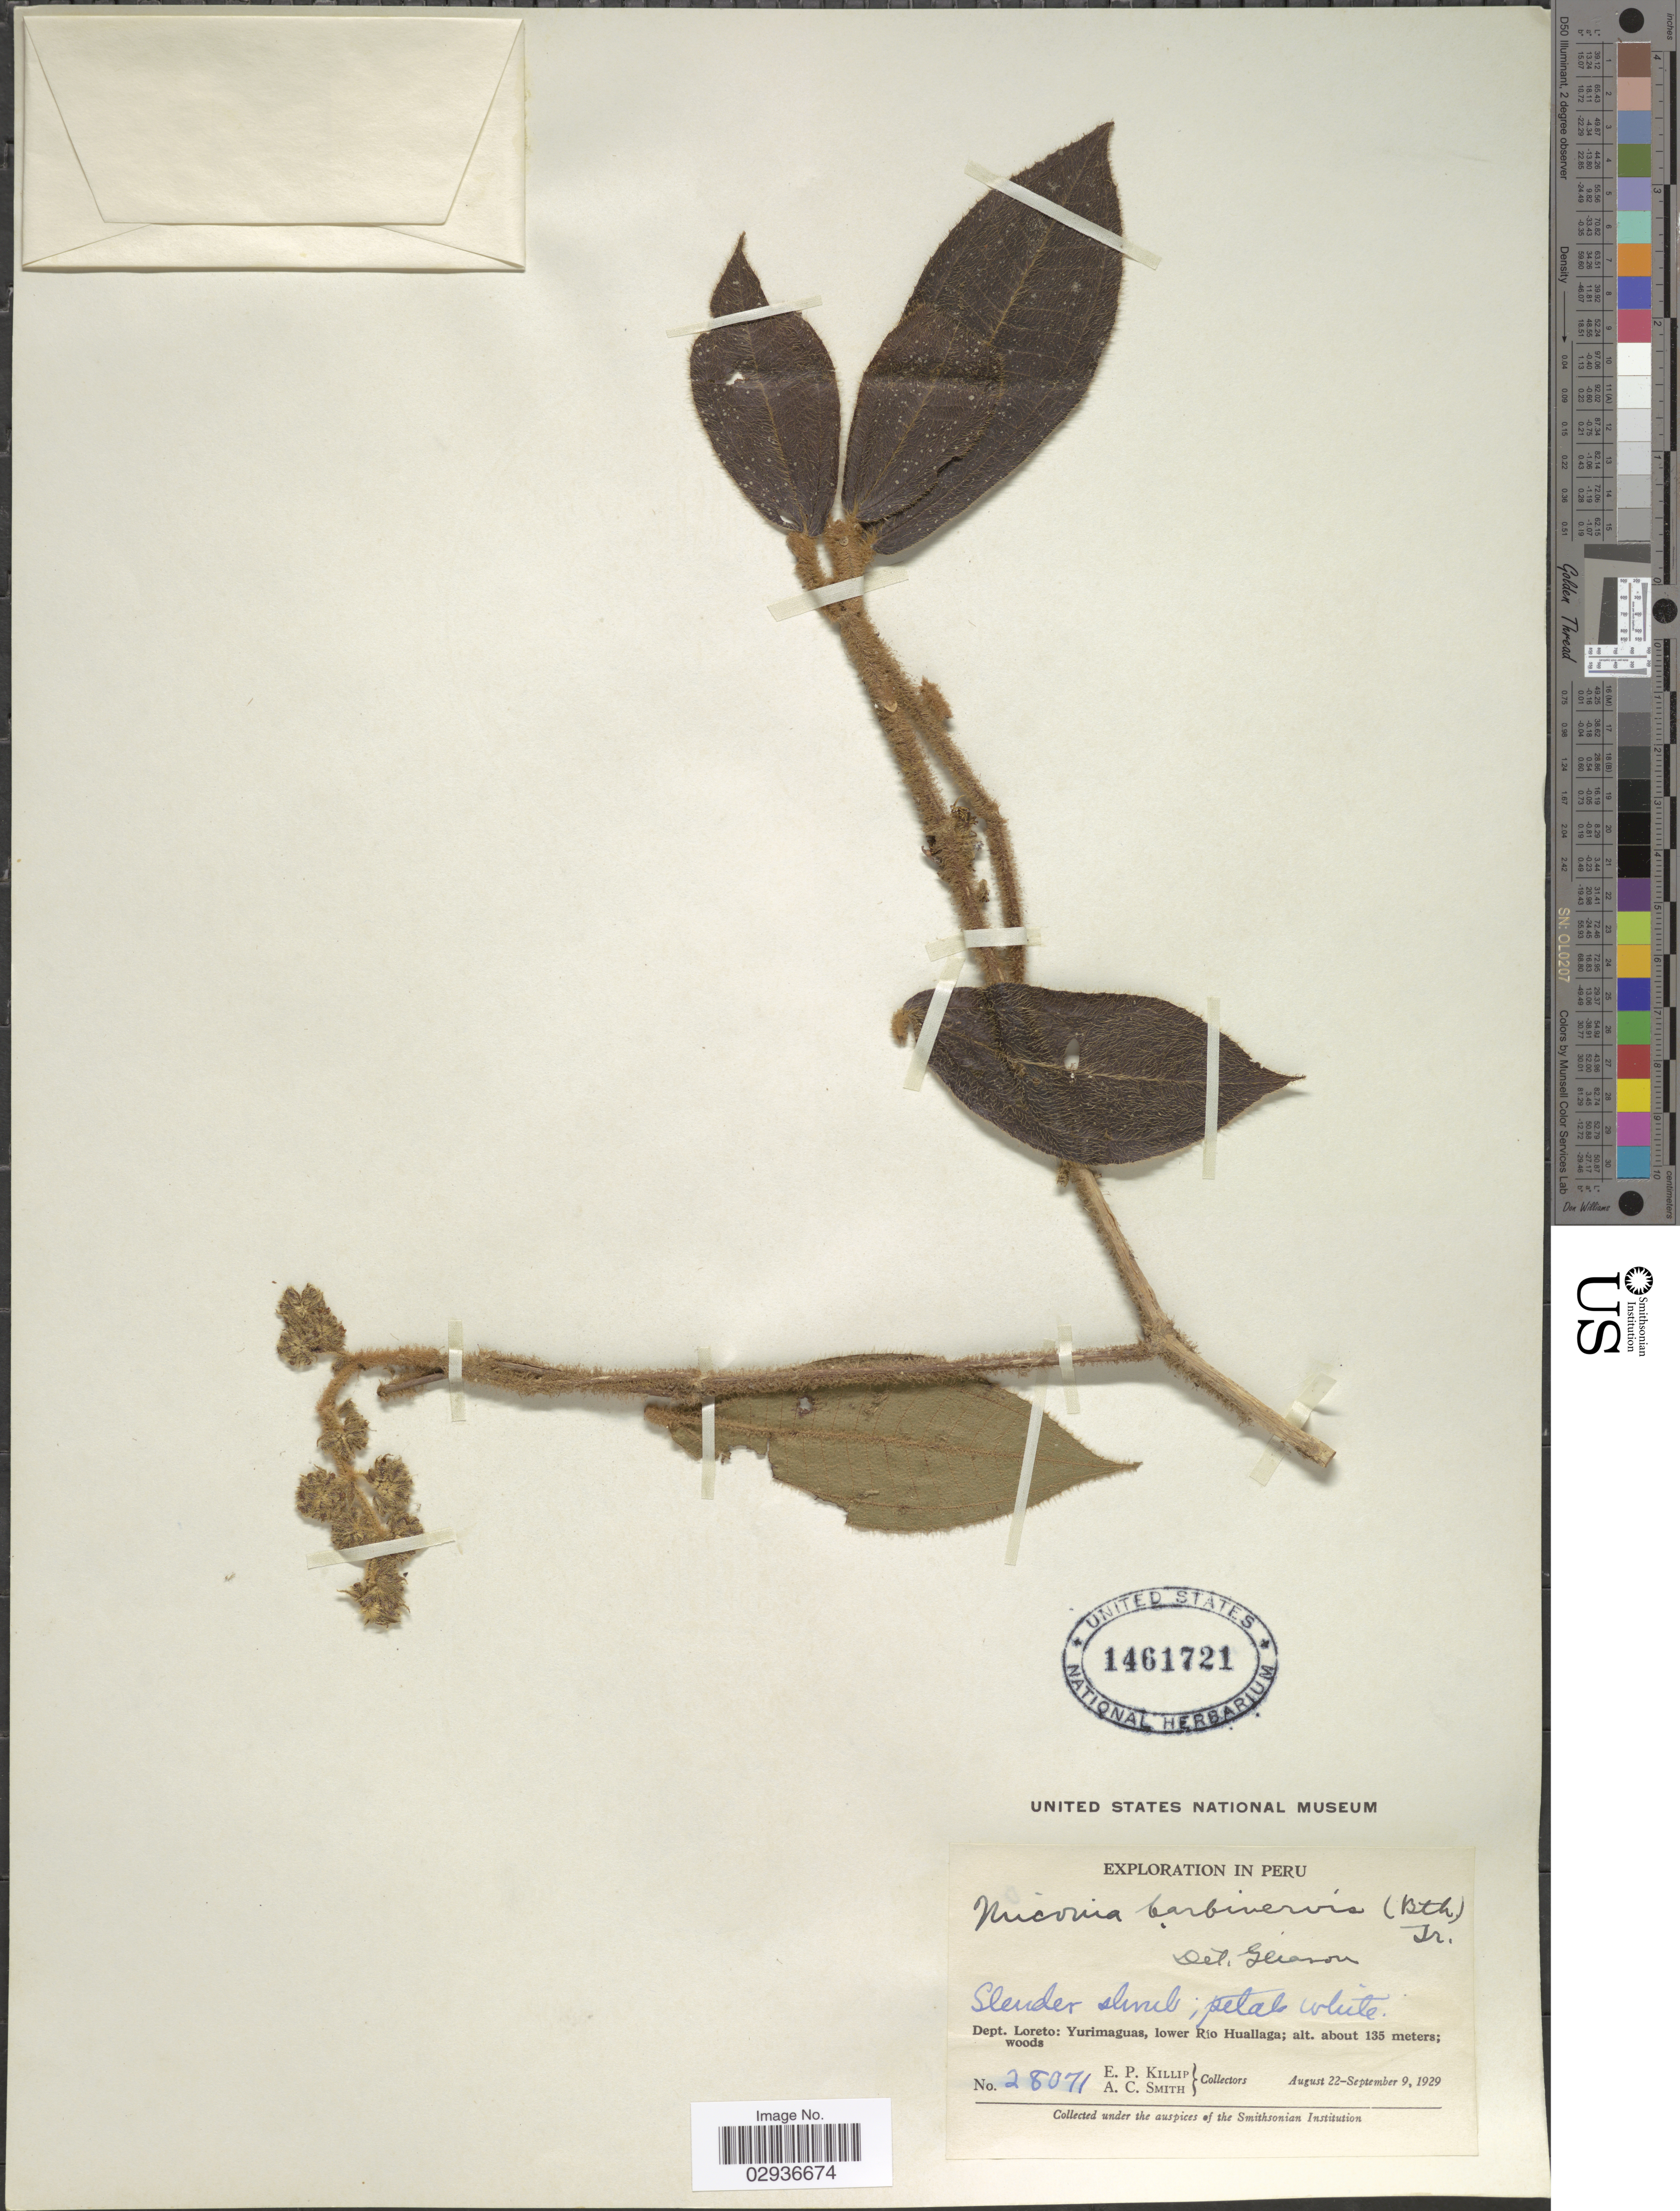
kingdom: Plantae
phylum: Tracheophyta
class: Magnoliopsida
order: Myrtales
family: Melastomataceae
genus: Miconia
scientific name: Miconia barbinervis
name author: (Benth.) Triana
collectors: E. P. Killip & A. C. Smith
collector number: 28071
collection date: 1929-08-22/1929-09-09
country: Peru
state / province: Loreto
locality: Dept. Loreto: Yurimaguas, lower Rio Huallaga.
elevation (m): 135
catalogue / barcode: US 1461721